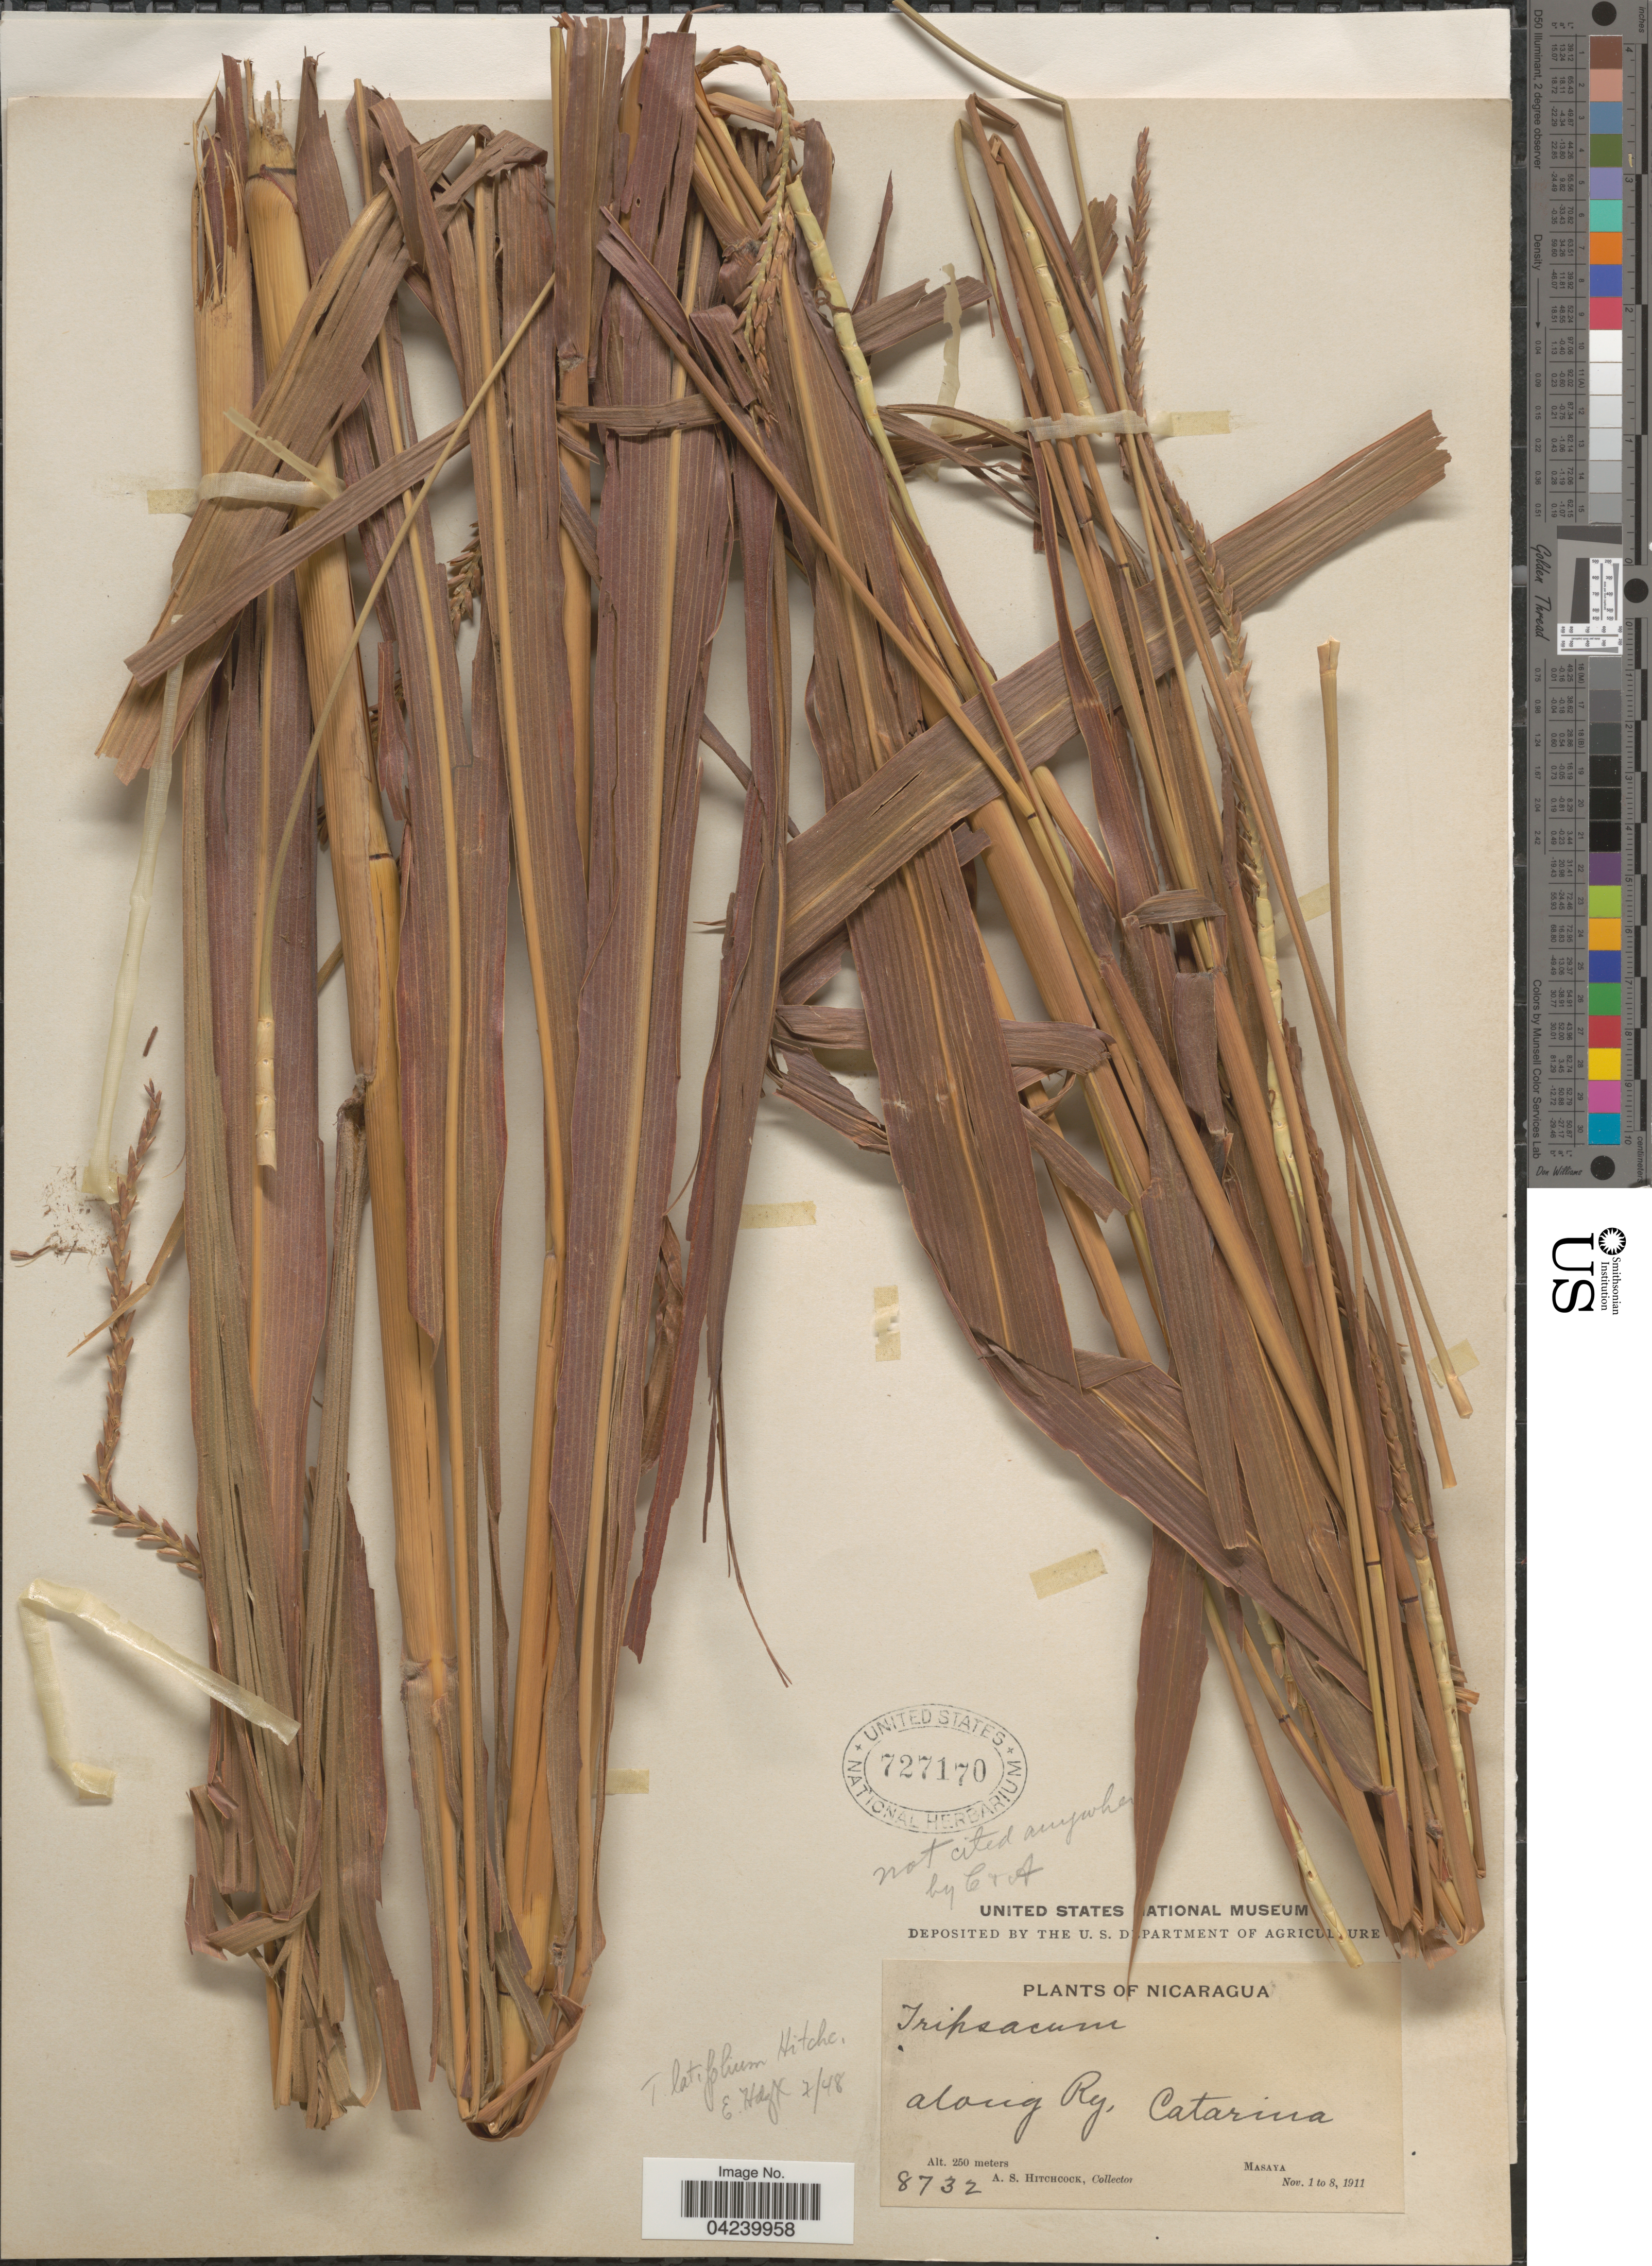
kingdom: Plantae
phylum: Tracheophyta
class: Liliopsida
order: Poales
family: Poaceae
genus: Tripsacum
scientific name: Tripsacum latifolium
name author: Hitchc.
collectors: A. S. Hitchcock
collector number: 8732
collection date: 1911-11-01/1911-11-08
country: Nicaragua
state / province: Masaya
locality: Along Ry, Catarina.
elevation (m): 250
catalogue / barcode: US 727170